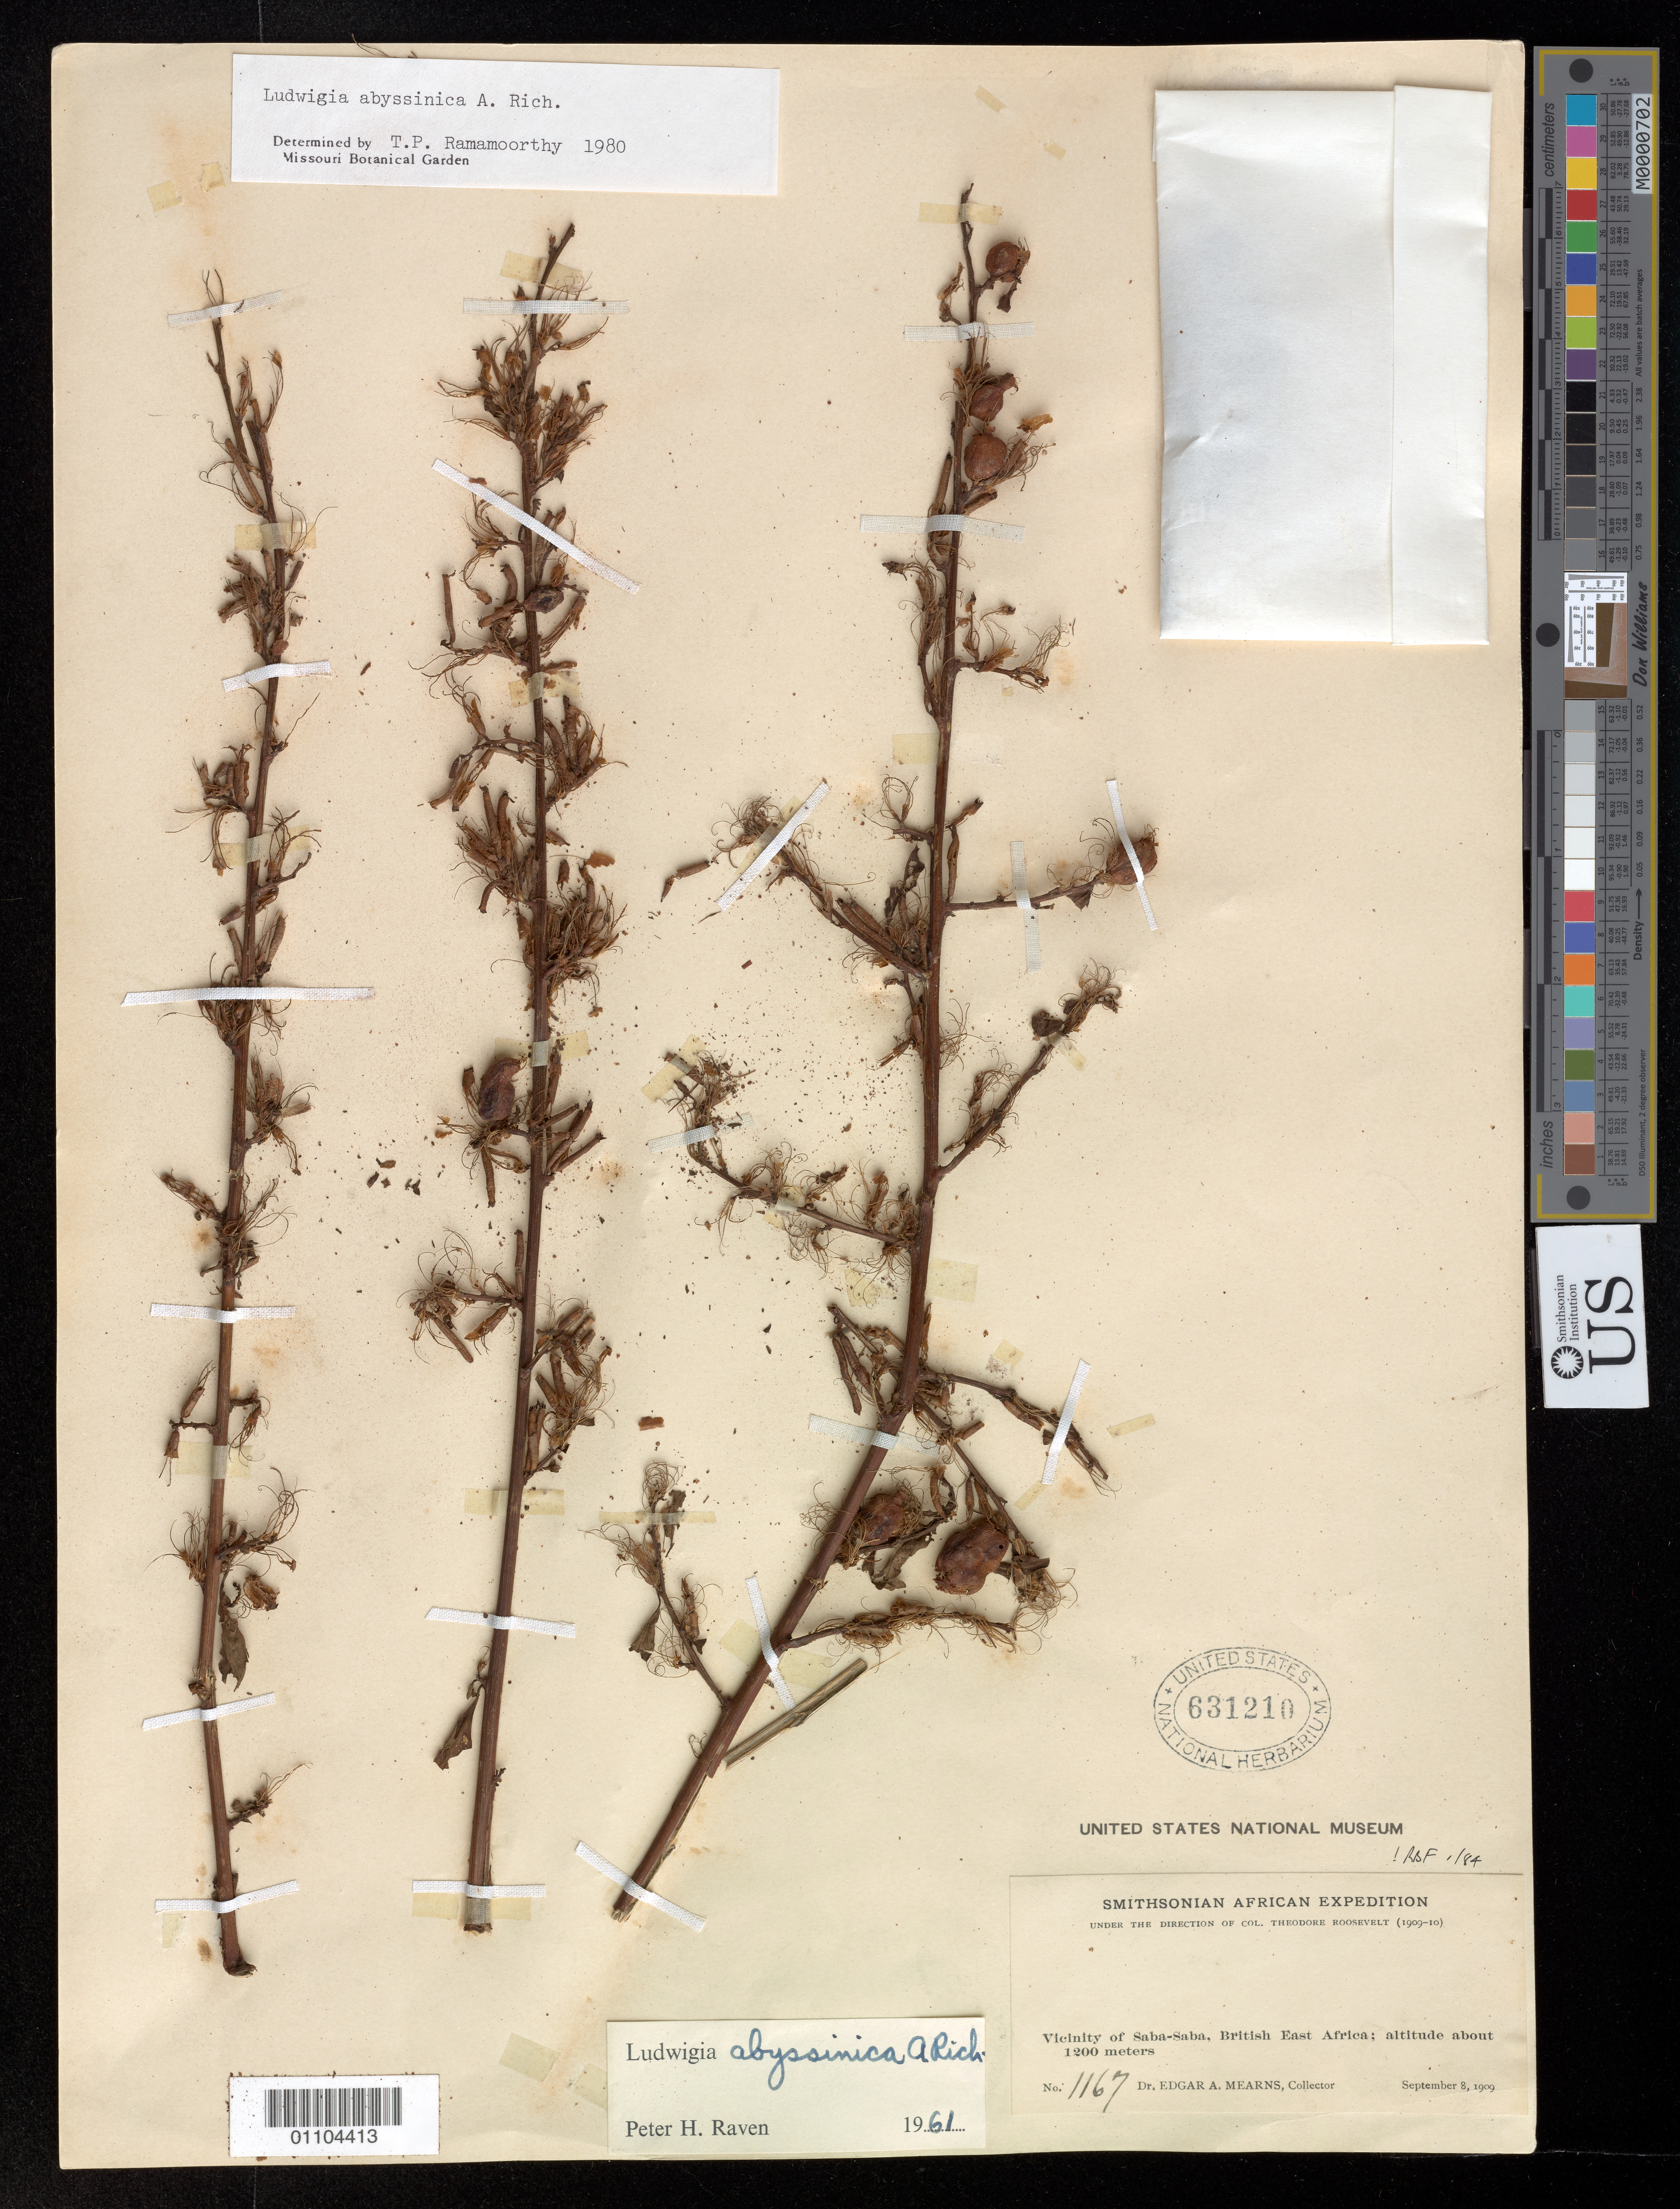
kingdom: Plantae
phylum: Tracheophyta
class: Magnoliopsida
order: Myrtales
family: Onagraceae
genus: Ludwigia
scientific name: Ludwigia abyssinica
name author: A. Rich.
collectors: E. A. Mearns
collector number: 1167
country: Kenya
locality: Saba-Saba, British East Africa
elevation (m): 1200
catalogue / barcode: US 631210